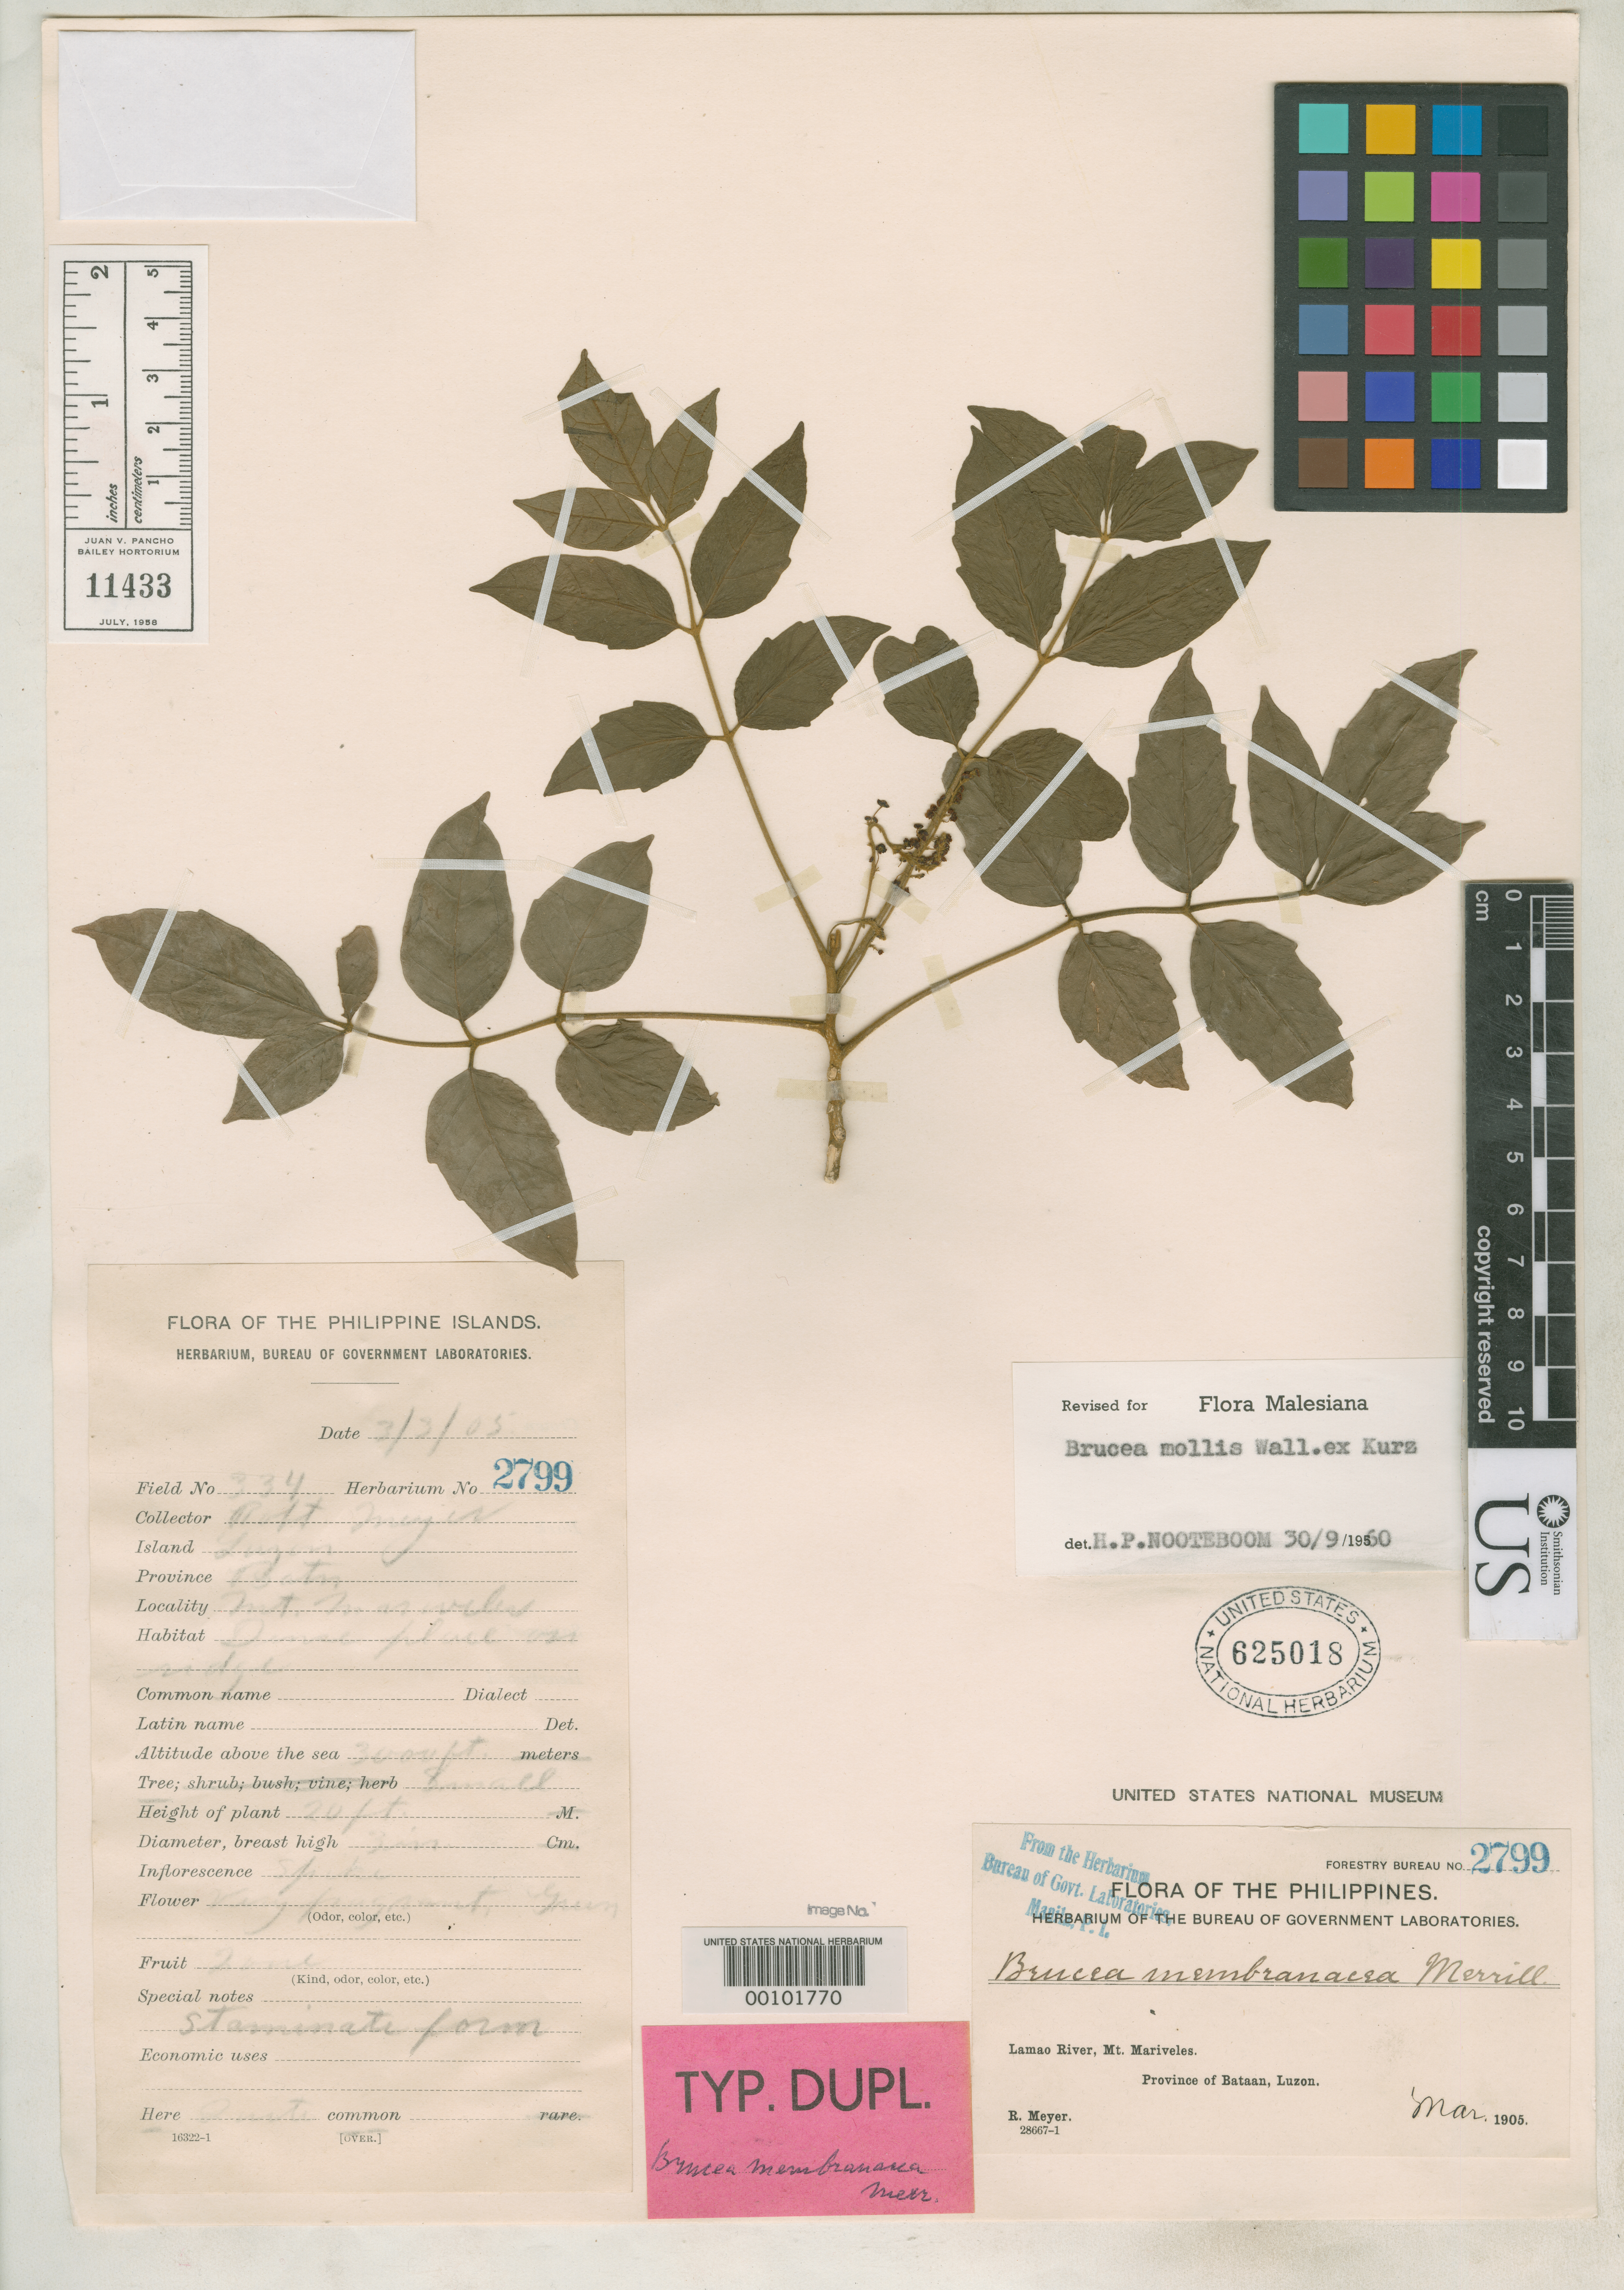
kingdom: Plantae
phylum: Tracheophyta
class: Magnoliopsida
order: Sapindales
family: Simaroubaceae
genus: Brucea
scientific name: Brucea membranacea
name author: Merr.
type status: Syntype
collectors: R. Meyer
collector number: For. Bur. 2799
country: Philippines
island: Luzon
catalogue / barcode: US 625018